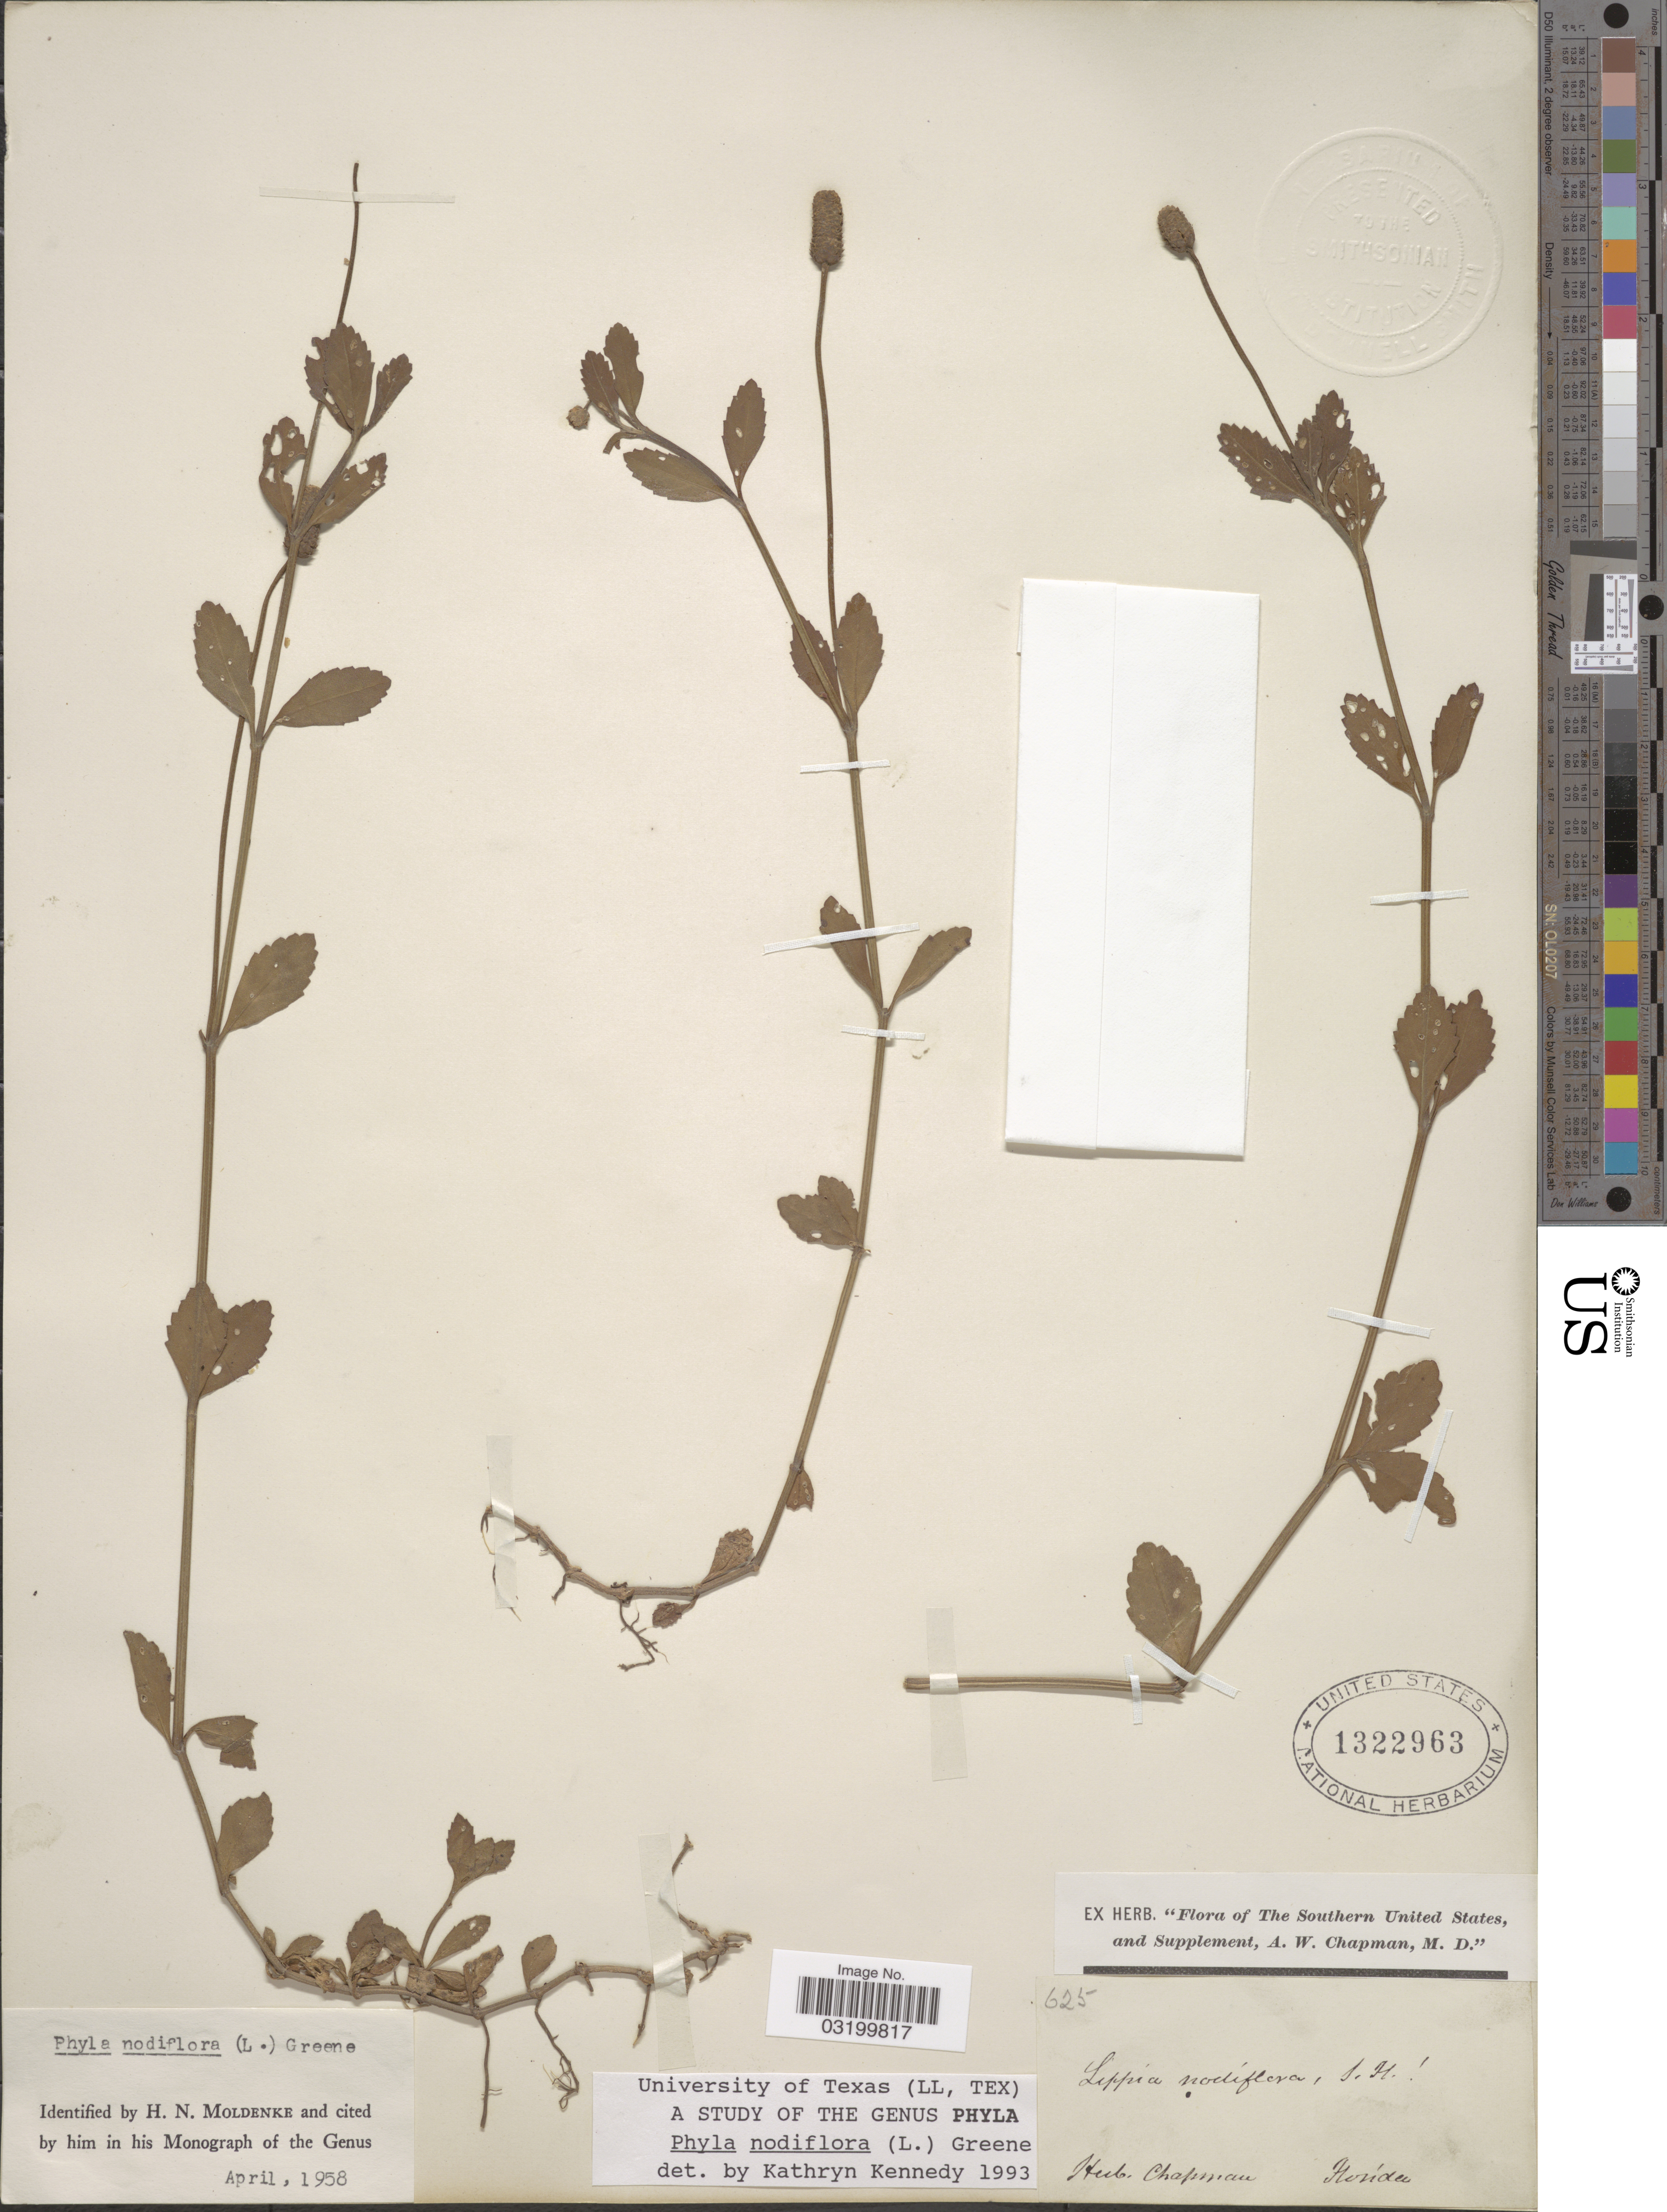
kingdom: Plantae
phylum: Tracheophyta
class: Magnoliopsida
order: Lamiales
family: Verbenaceae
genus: Phyla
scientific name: Phyla nodiflora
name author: (L.) Greene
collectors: ex herb. A.W. Chapman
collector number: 625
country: United States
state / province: Florida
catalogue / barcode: US 1322963